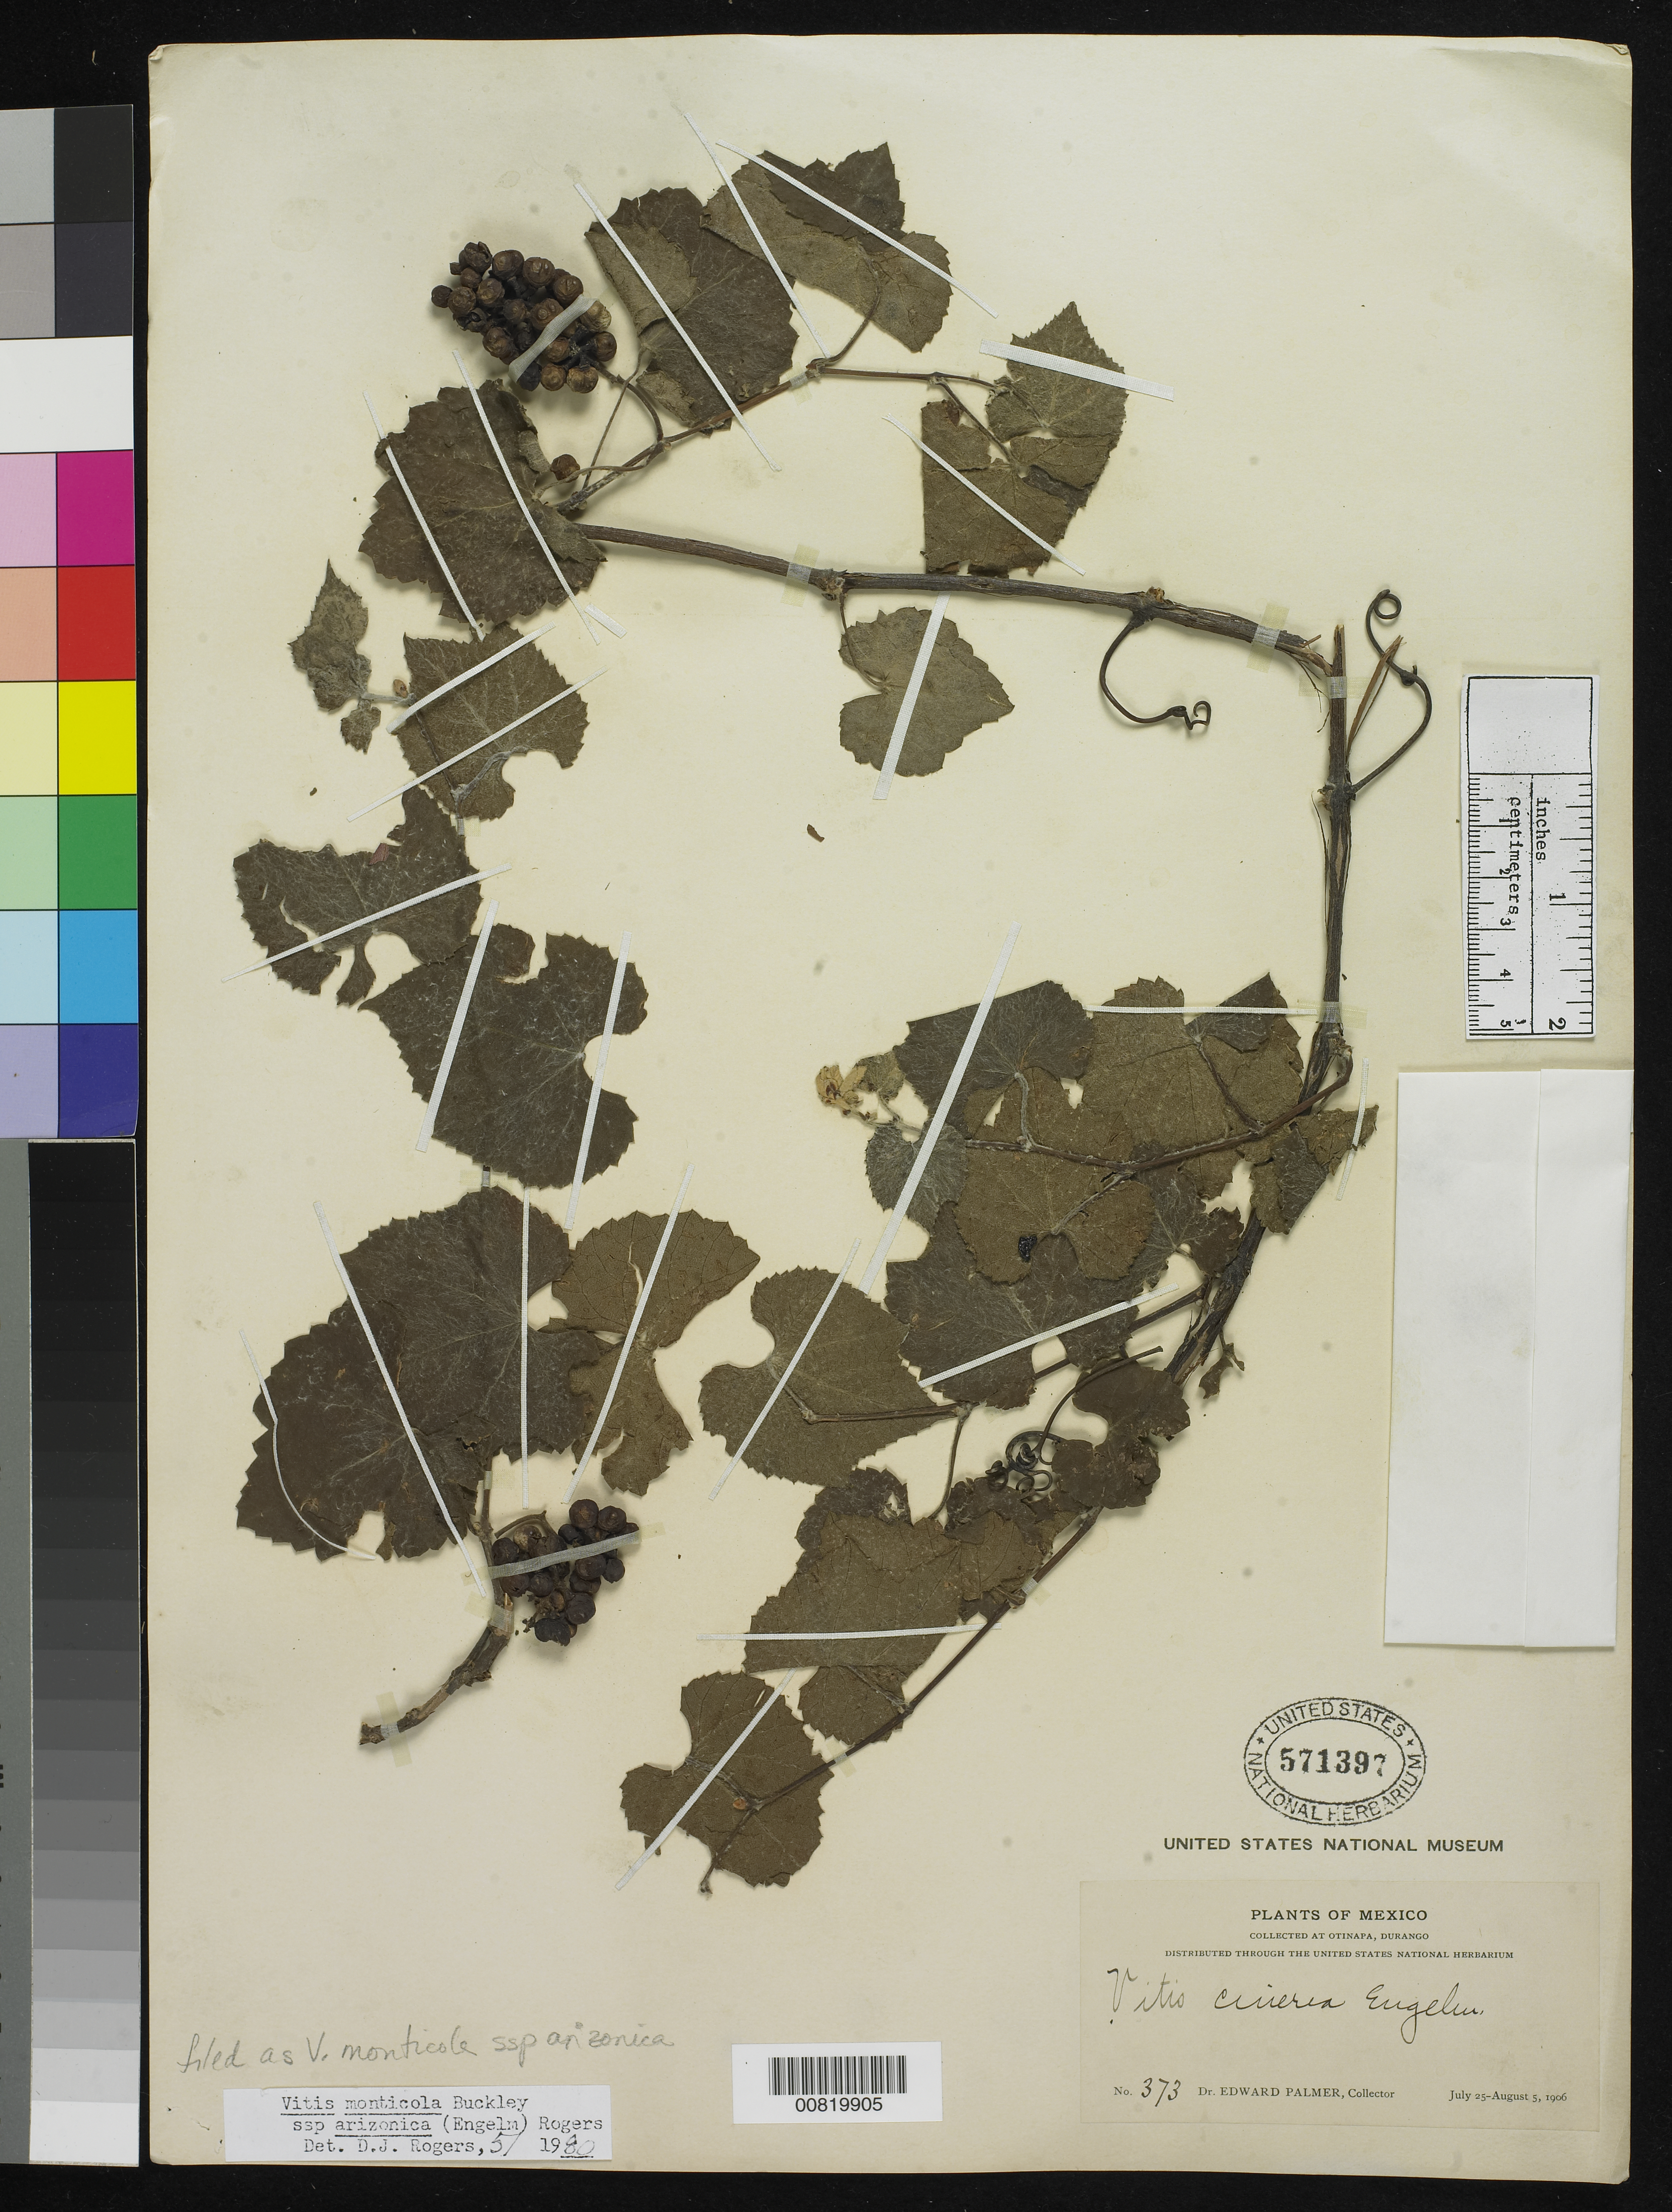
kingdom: Plantae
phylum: Tracheophyta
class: Magnoliopsida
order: Vitales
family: Vitaceae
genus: Vitis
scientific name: Vitis monticola subsp. arizonica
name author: (Engelm.) W.M. Rogers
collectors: E. Palmer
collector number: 373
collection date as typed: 25 Jul 1906 to 05 Aug 1906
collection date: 1906-07-25/1906-08-05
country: Mexico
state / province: Durango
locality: Otinapa, Durango.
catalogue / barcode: US 571397